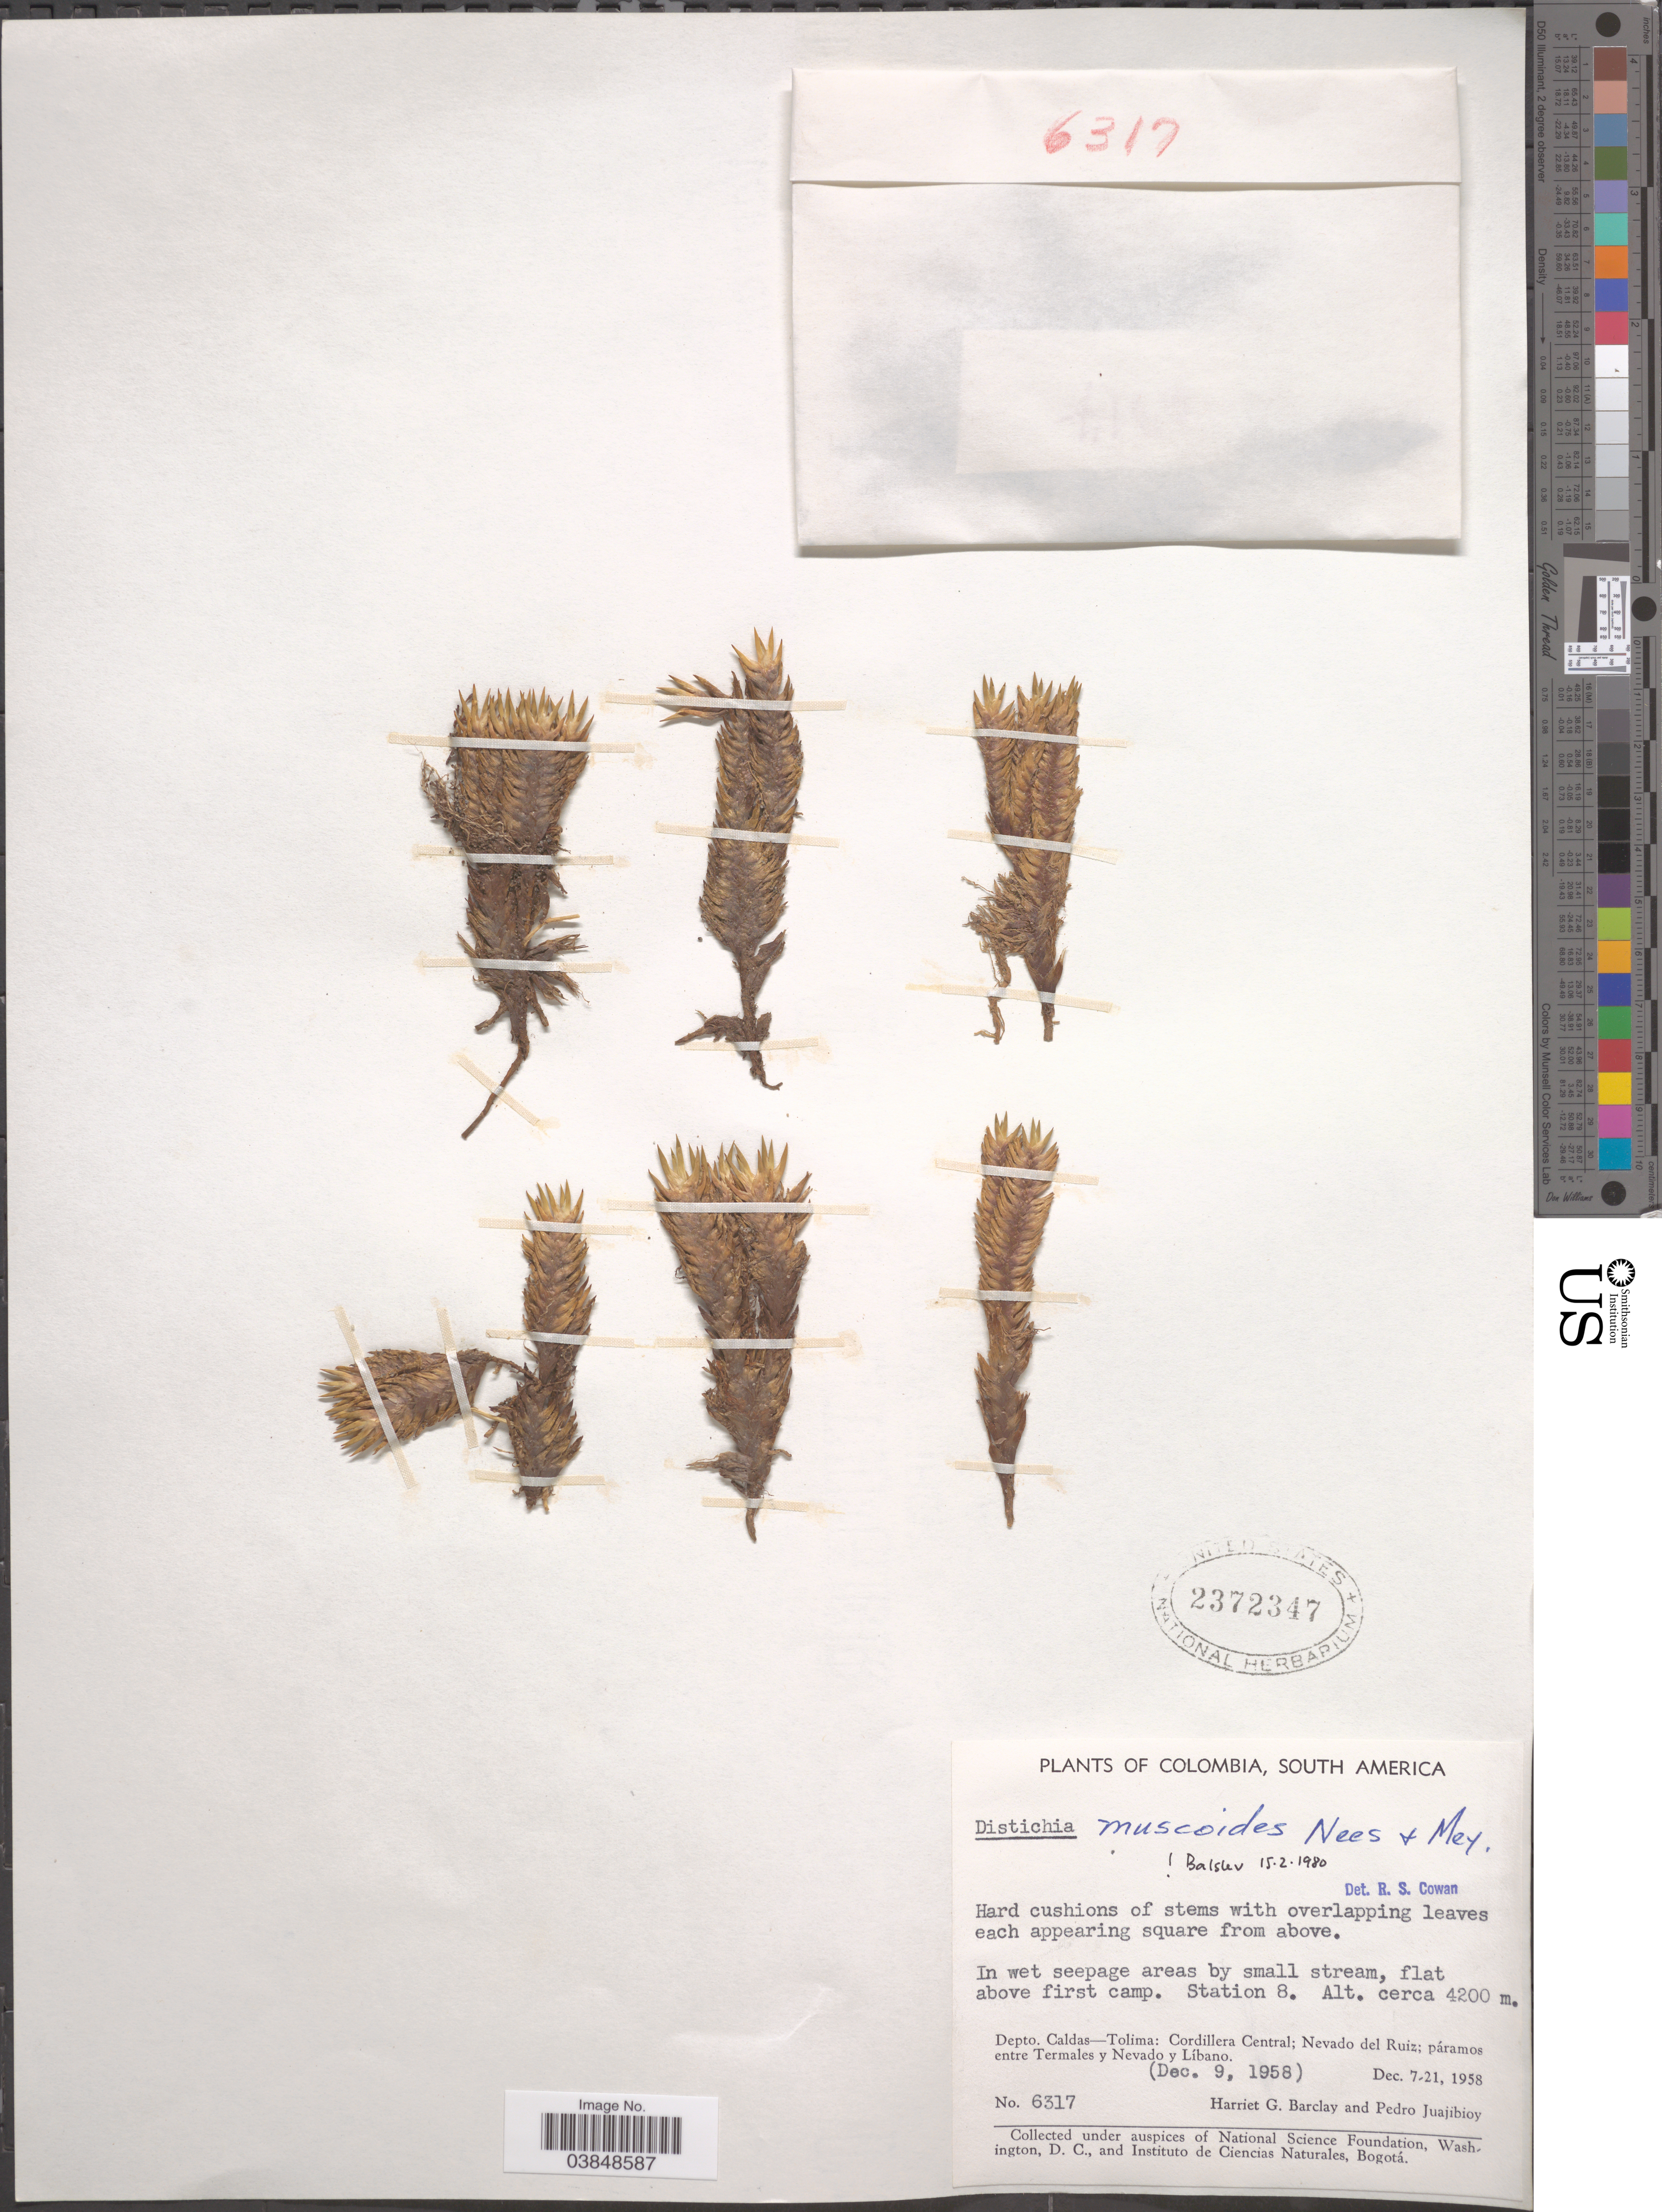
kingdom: Plantae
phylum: Tracheophyta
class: Liliopsida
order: Poales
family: Juncaceae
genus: Distichia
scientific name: Distichia muscoides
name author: Nees & Meyen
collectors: H. G. Barclay & P. Juajibioy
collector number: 6317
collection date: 1958-12-09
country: Colombia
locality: Flat above first camp. Station 8. Depto. Caldas-Tolima: Cordillera Central; Nevado del Ruiz; páramos entre Termales y Nevado y Líbano.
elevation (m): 4200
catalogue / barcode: US 2372347